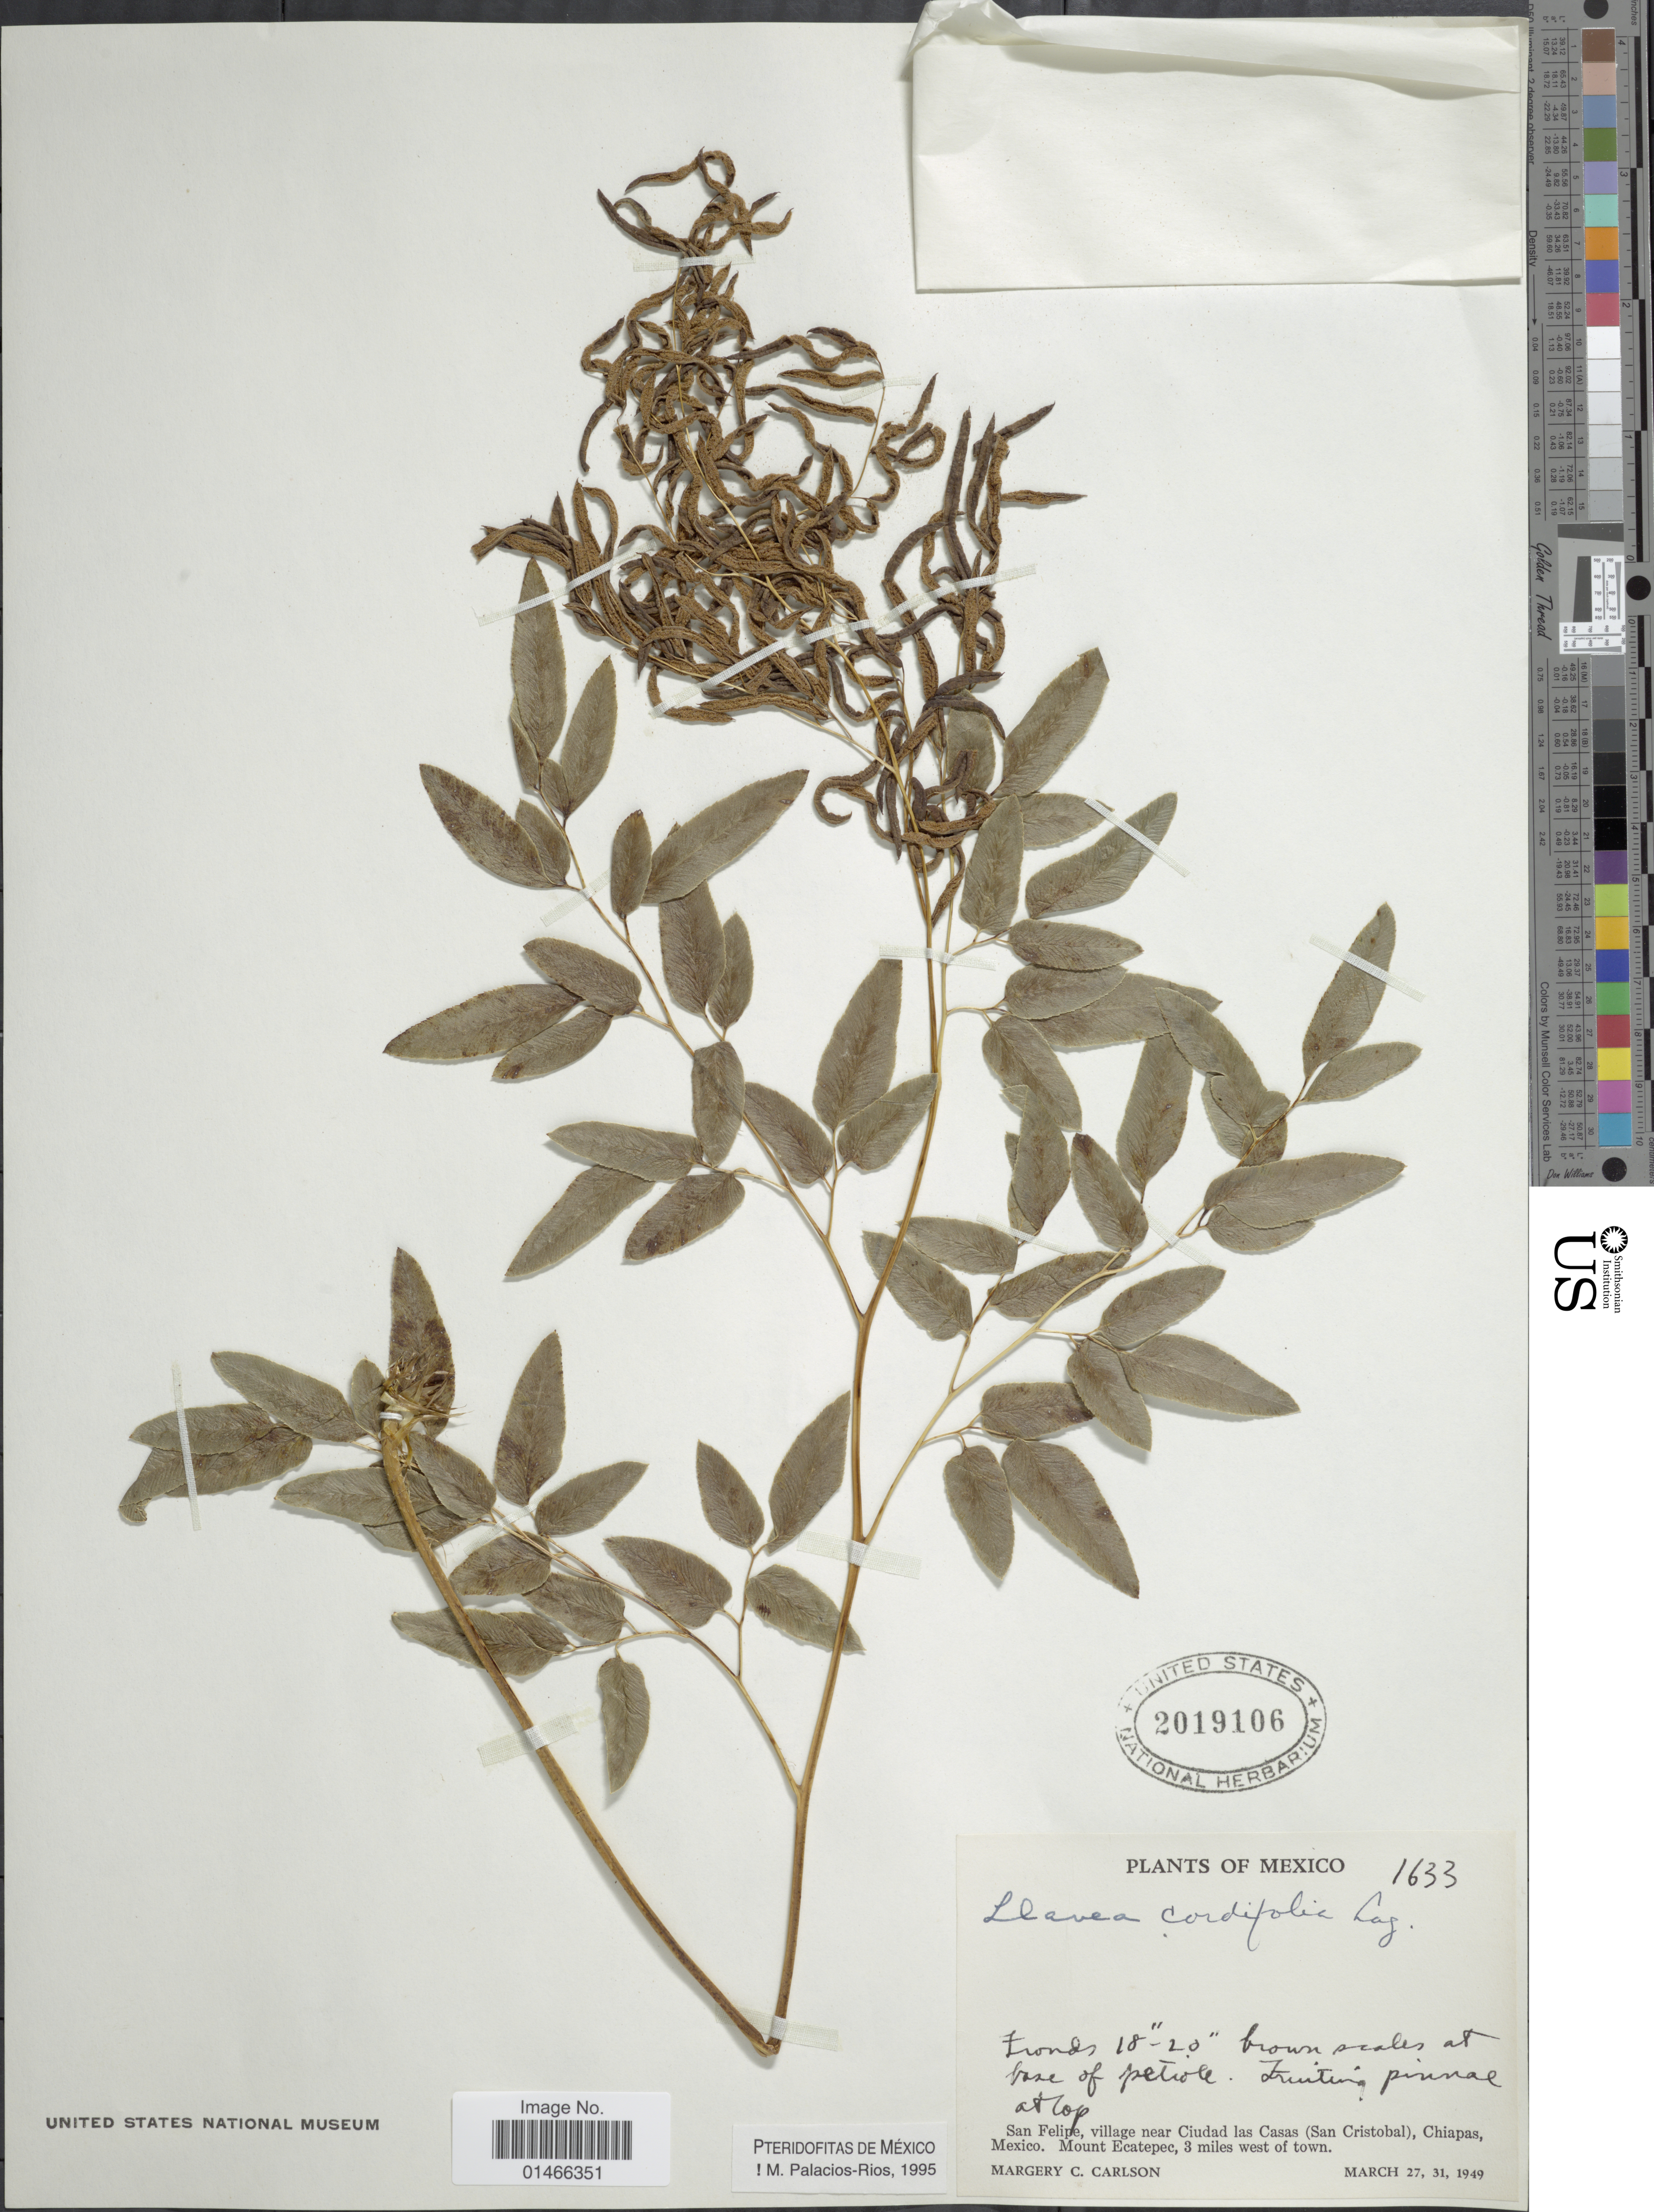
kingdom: Plantae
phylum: Tracheophyta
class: Polypodiopsida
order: Polypodiales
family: Pteridaceae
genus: Llavea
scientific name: Llavea cordifolia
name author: Lag.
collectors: M. C. Carlson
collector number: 1633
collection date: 1949-03-27/1949-03-31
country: Mexico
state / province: Chiapas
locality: San Felipe, village near Ciudad las Casas (San Cristobal), Chiapas. Mount Ecatepec, 3 miles west of town.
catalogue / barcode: US 2019106